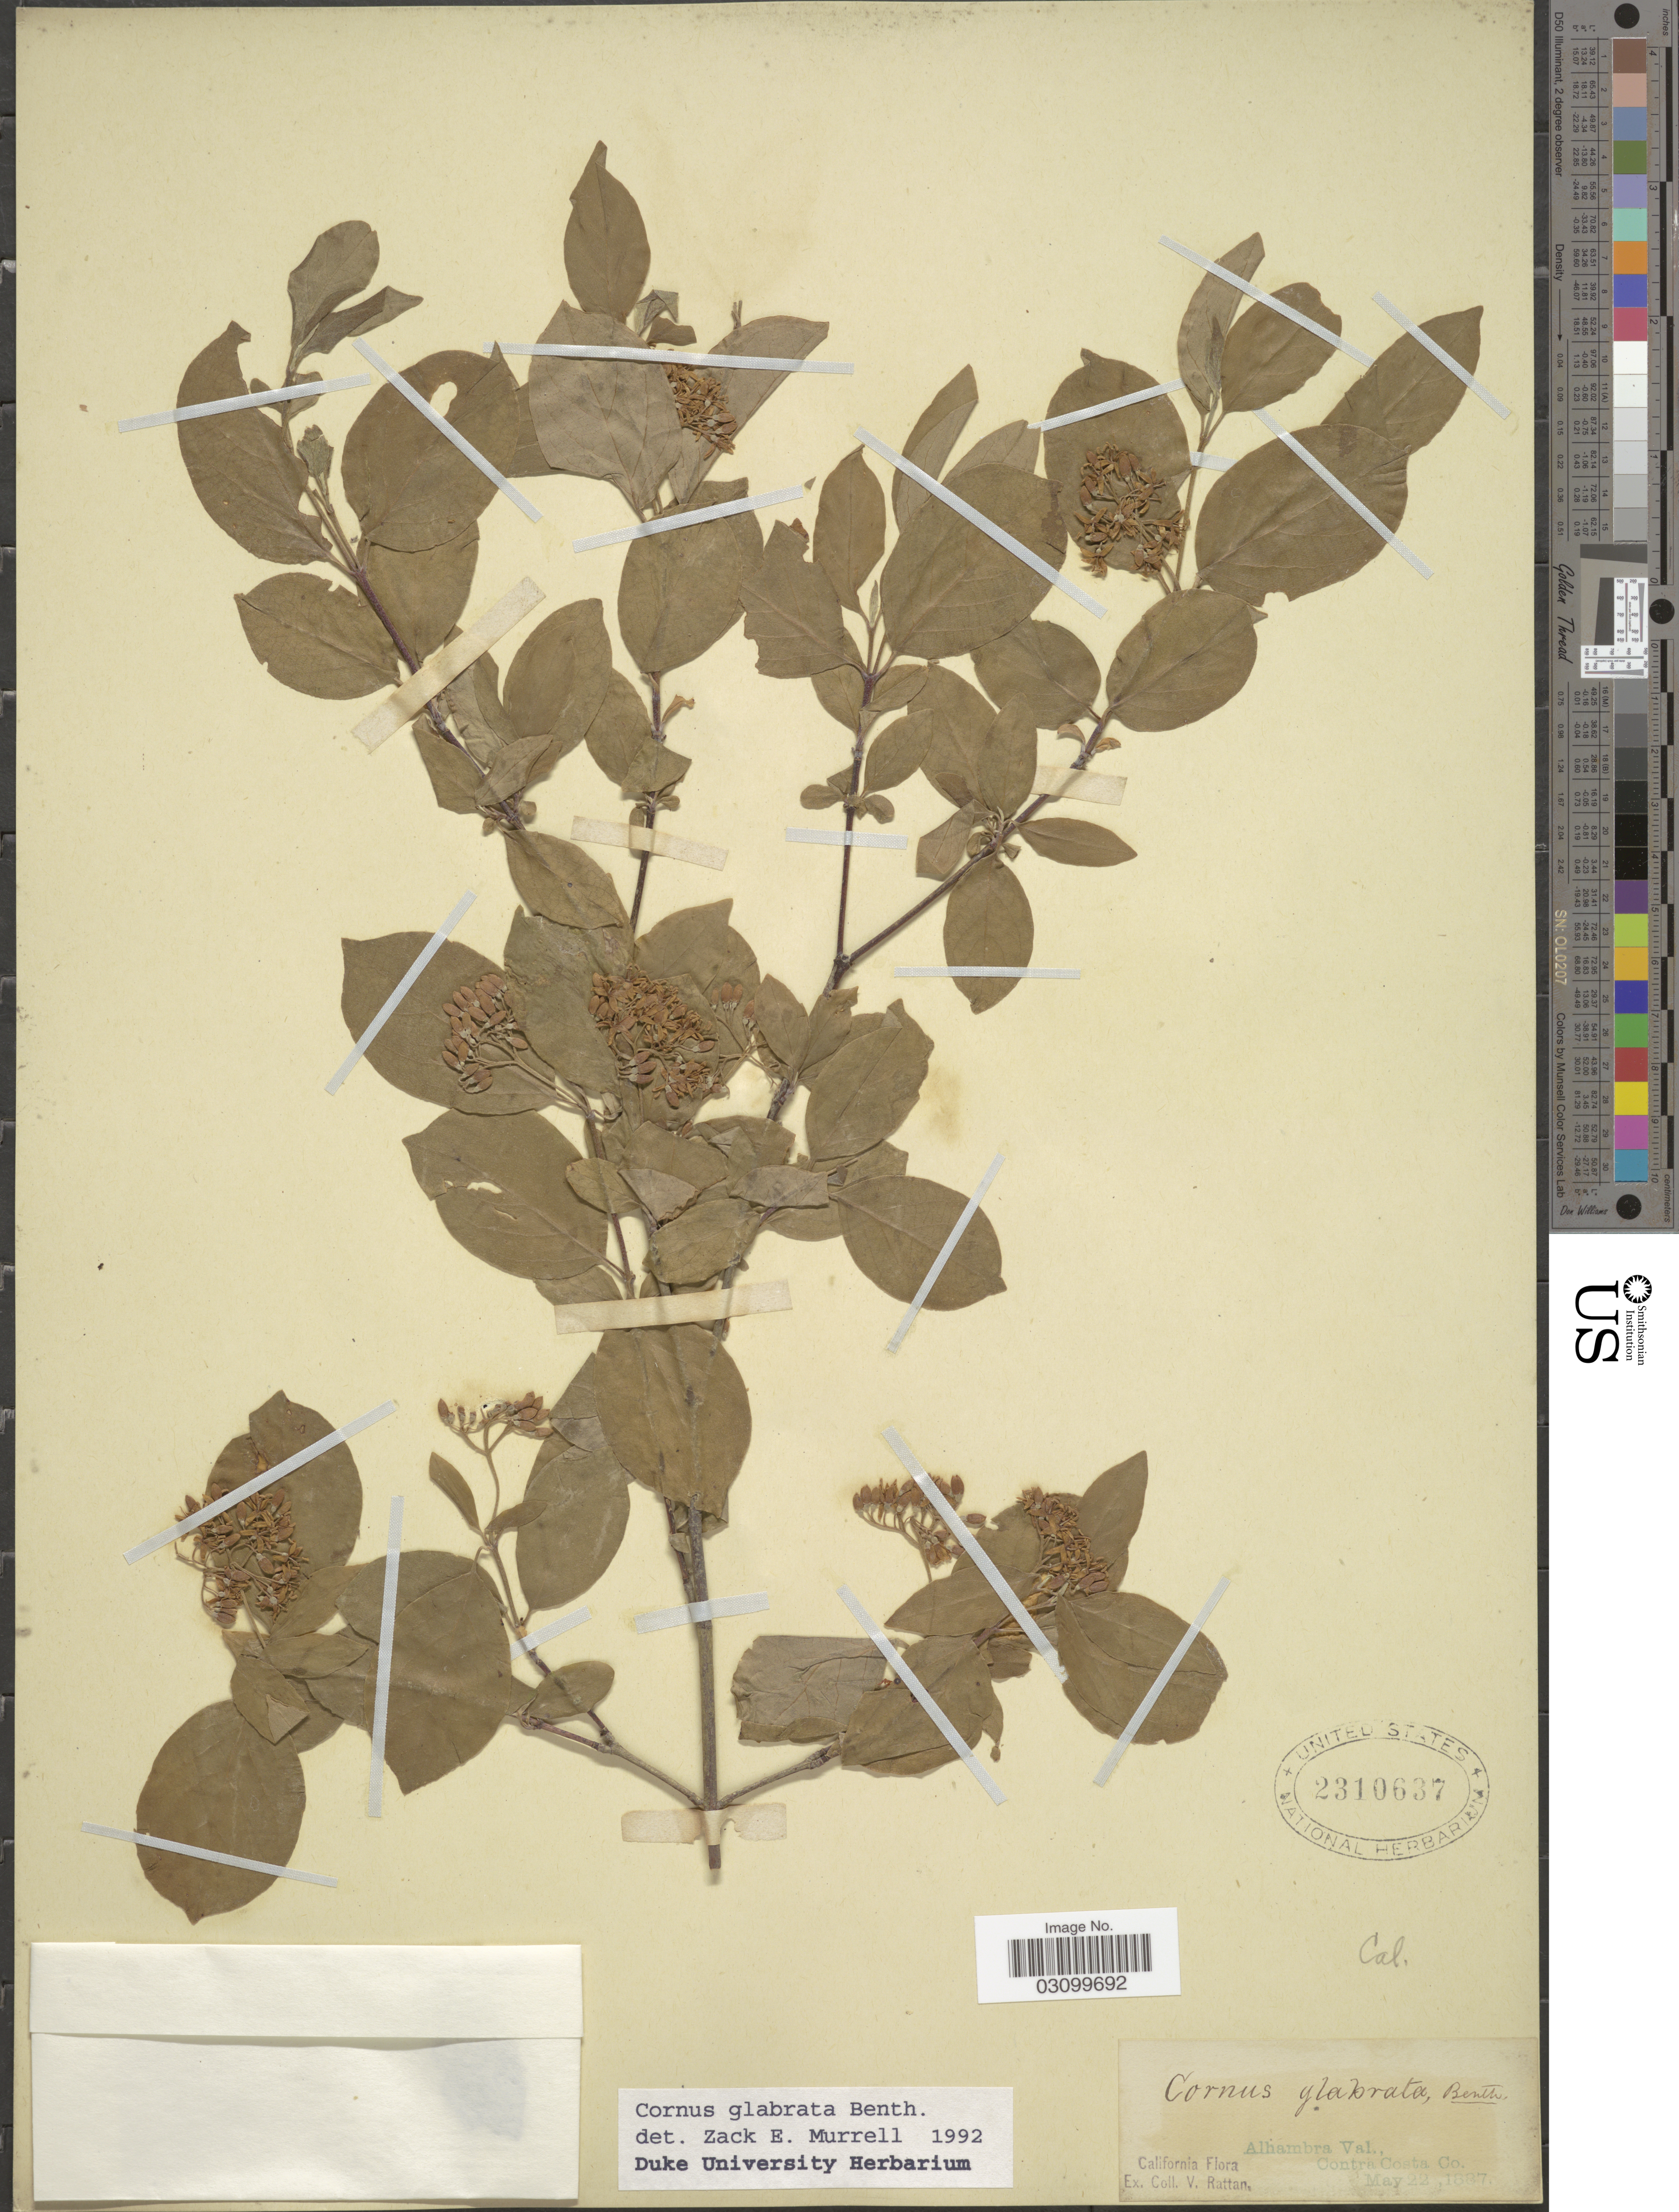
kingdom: Plantae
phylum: Tracheophyta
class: Magnoliopsida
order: Cornales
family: Cornaceae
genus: Cornus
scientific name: Cornus glabrata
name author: Benth.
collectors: V. Rattan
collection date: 1887-05-22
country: United States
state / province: California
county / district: Contra Costa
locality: Alhambra Val., Contra Costa Co.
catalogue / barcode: US 2310637